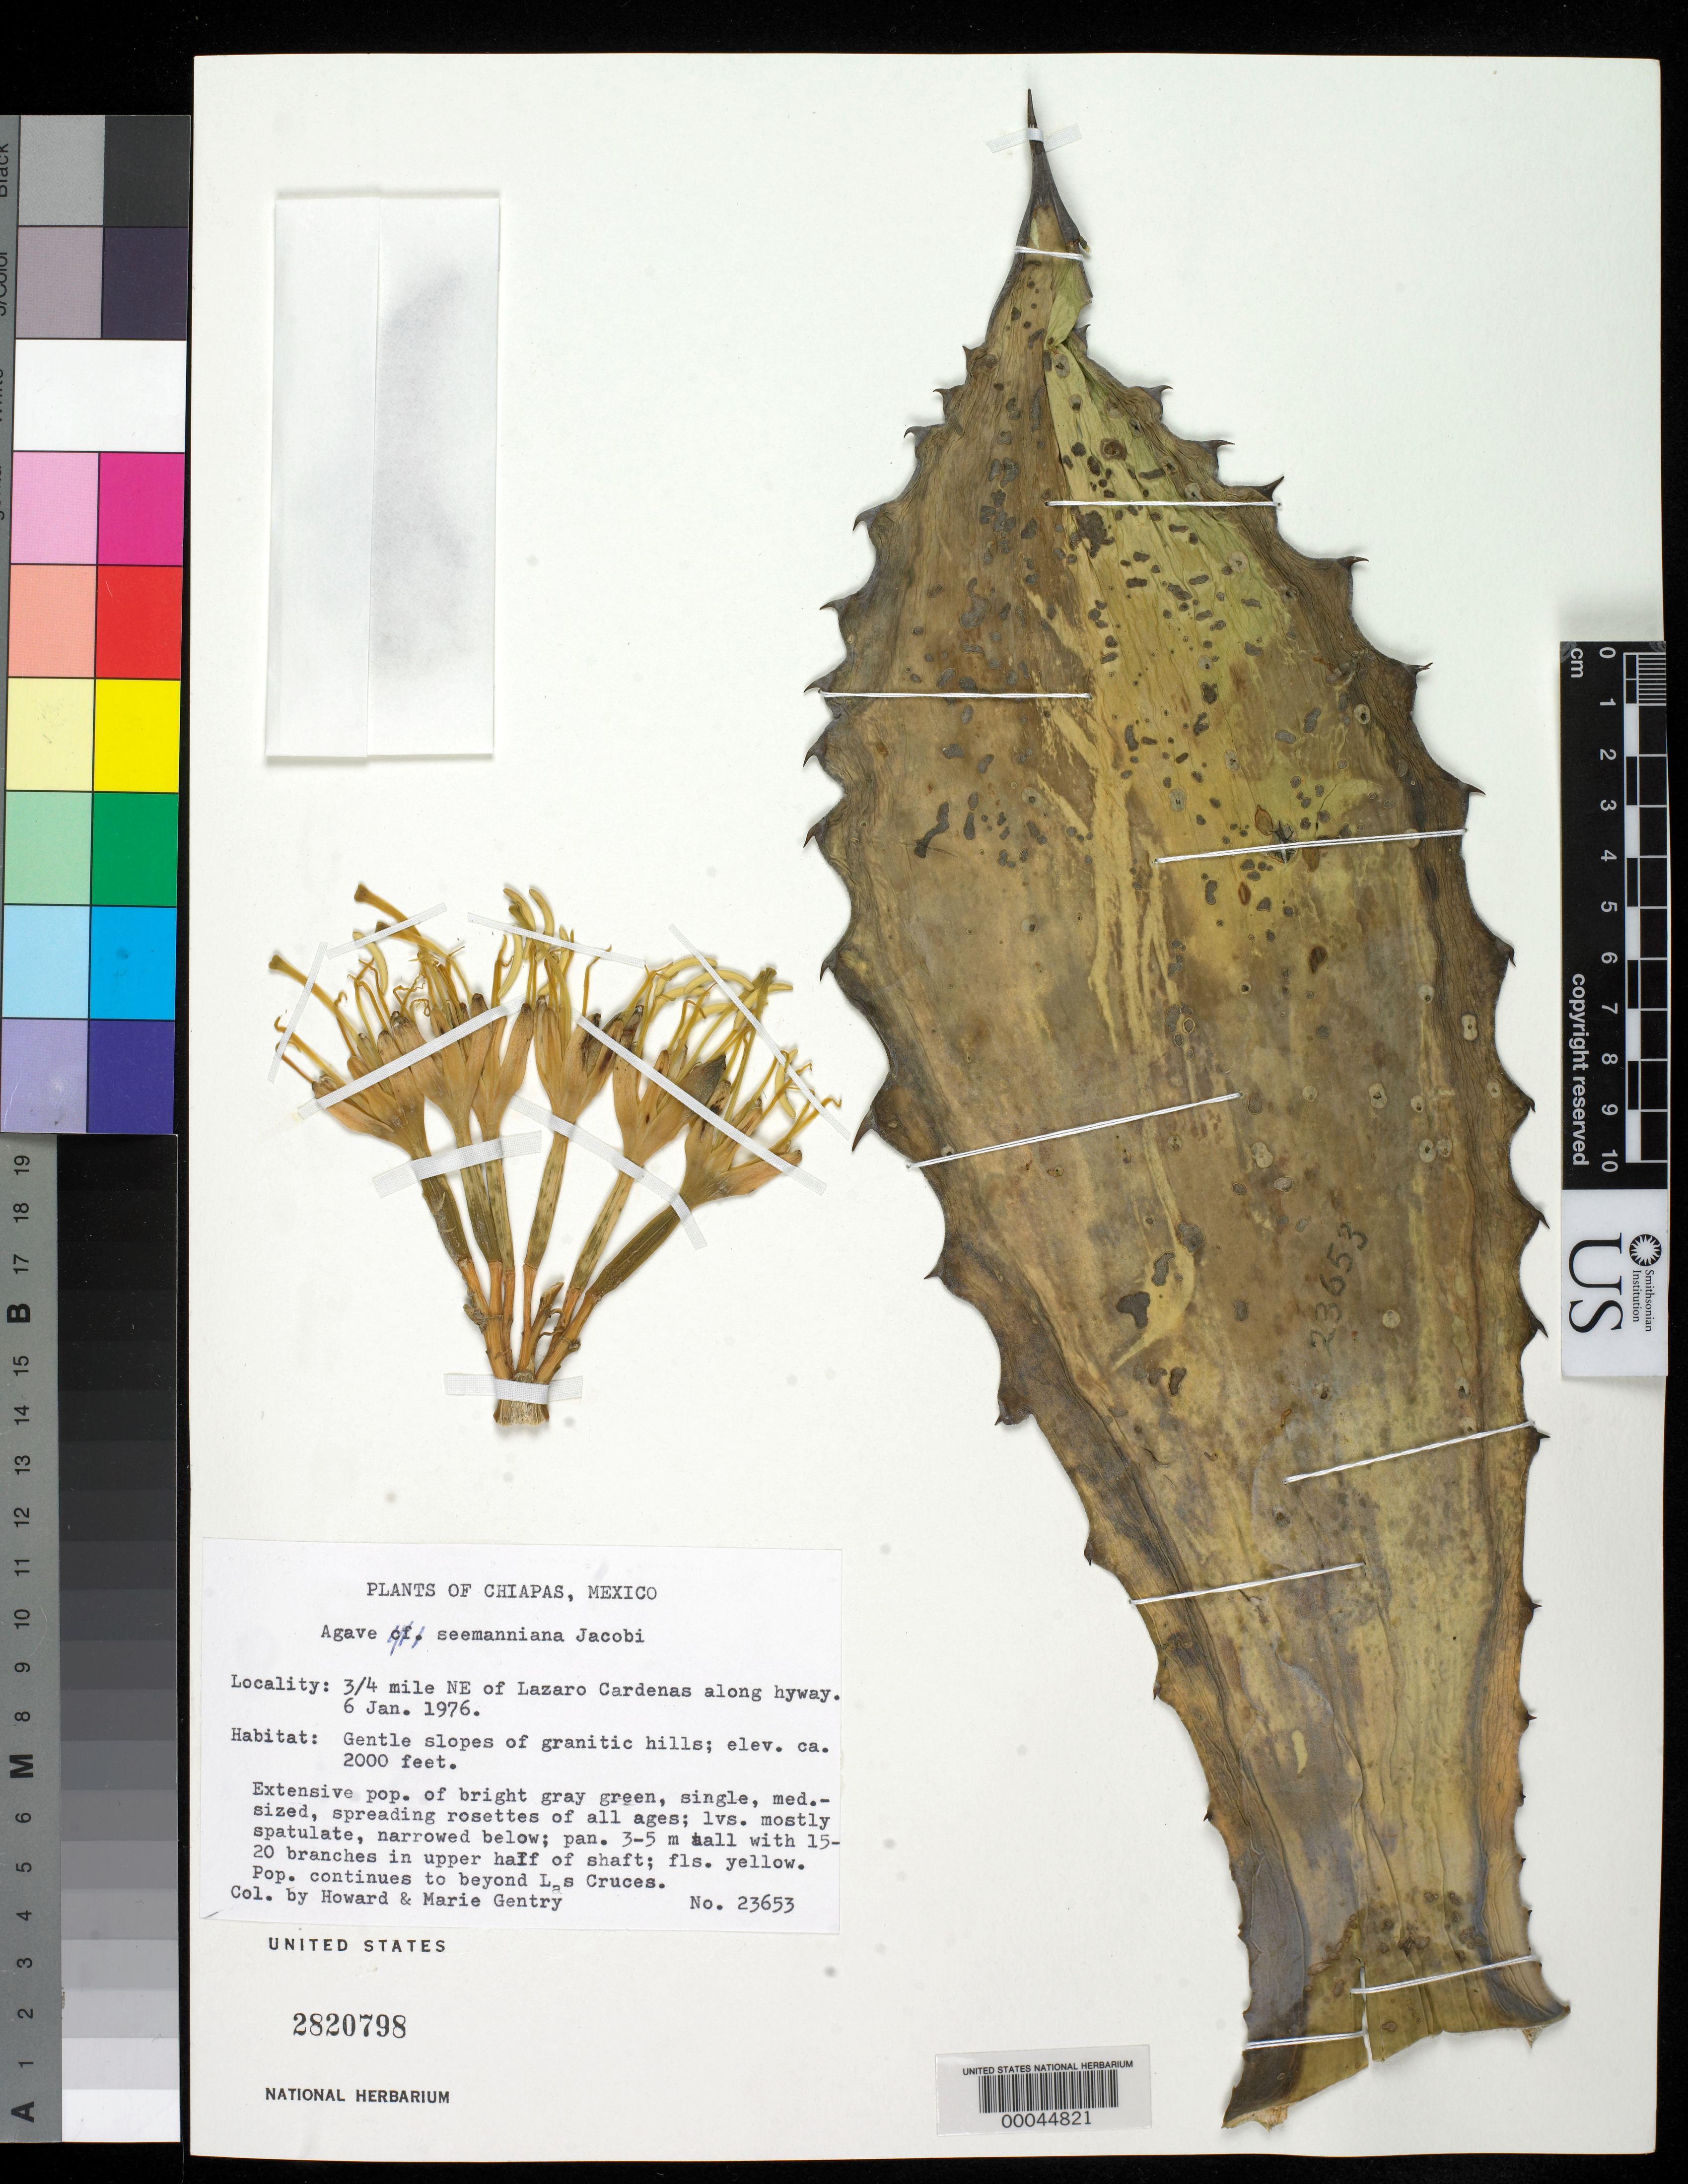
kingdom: Plantae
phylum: Tracheophyta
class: Liliopsida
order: Asparagales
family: Asparagaceae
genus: Agave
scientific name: Agave seemanniana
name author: Jacobi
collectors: H. S. Gentry & M. Gentry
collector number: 23653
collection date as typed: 06 Jan 1976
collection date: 1976-01-06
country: Mexico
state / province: Chiapas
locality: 3/4 mi NE of Lazaro Cardenas along highway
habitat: Gentle slopes of granitic hills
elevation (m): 610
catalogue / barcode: US 2820798